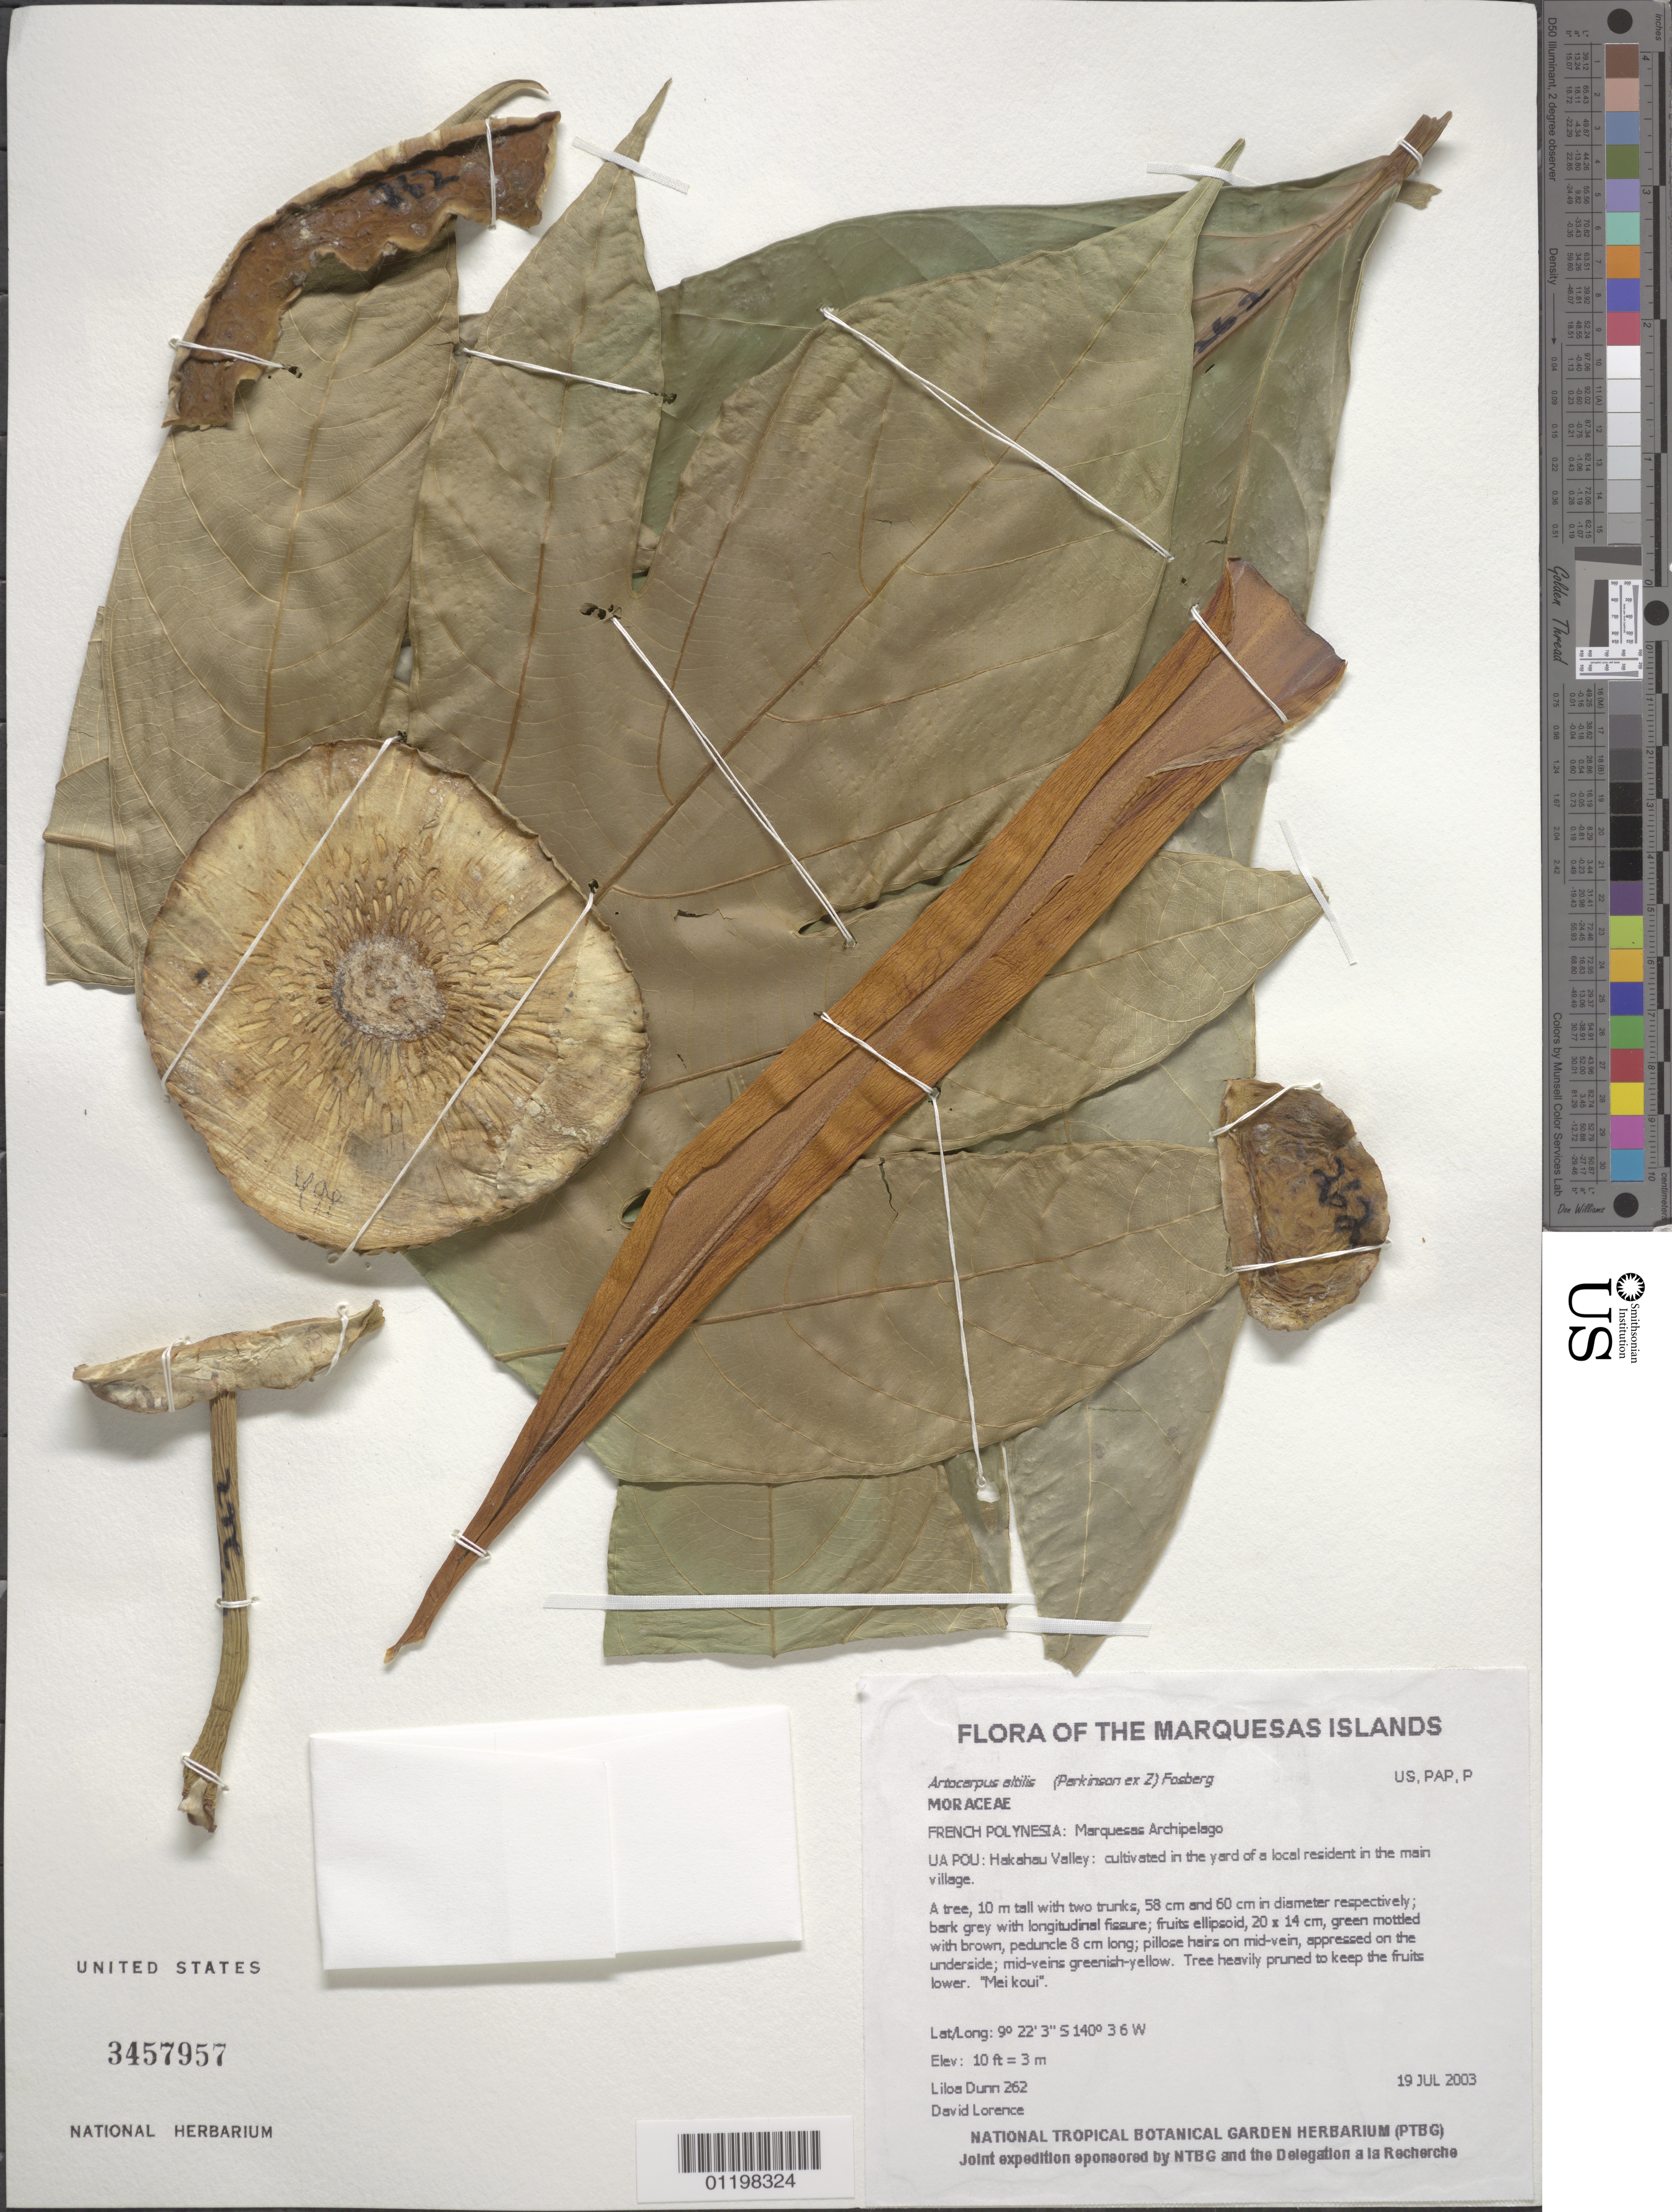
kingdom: Plantae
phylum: Tracheophyta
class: Magnoliopsida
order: Rosales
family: Moraceae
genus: Artocarpus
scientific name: Artocarpus altilis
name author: (Parkinson) Fosberg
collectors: L. Dunn & D. Lorence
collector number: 262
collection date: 2003-07-19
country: French Polynesia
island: Ua Pou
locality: Hakahau Valley: cultivated in the yard of a local resident in the main village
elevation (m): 3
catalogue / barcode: US 3457957